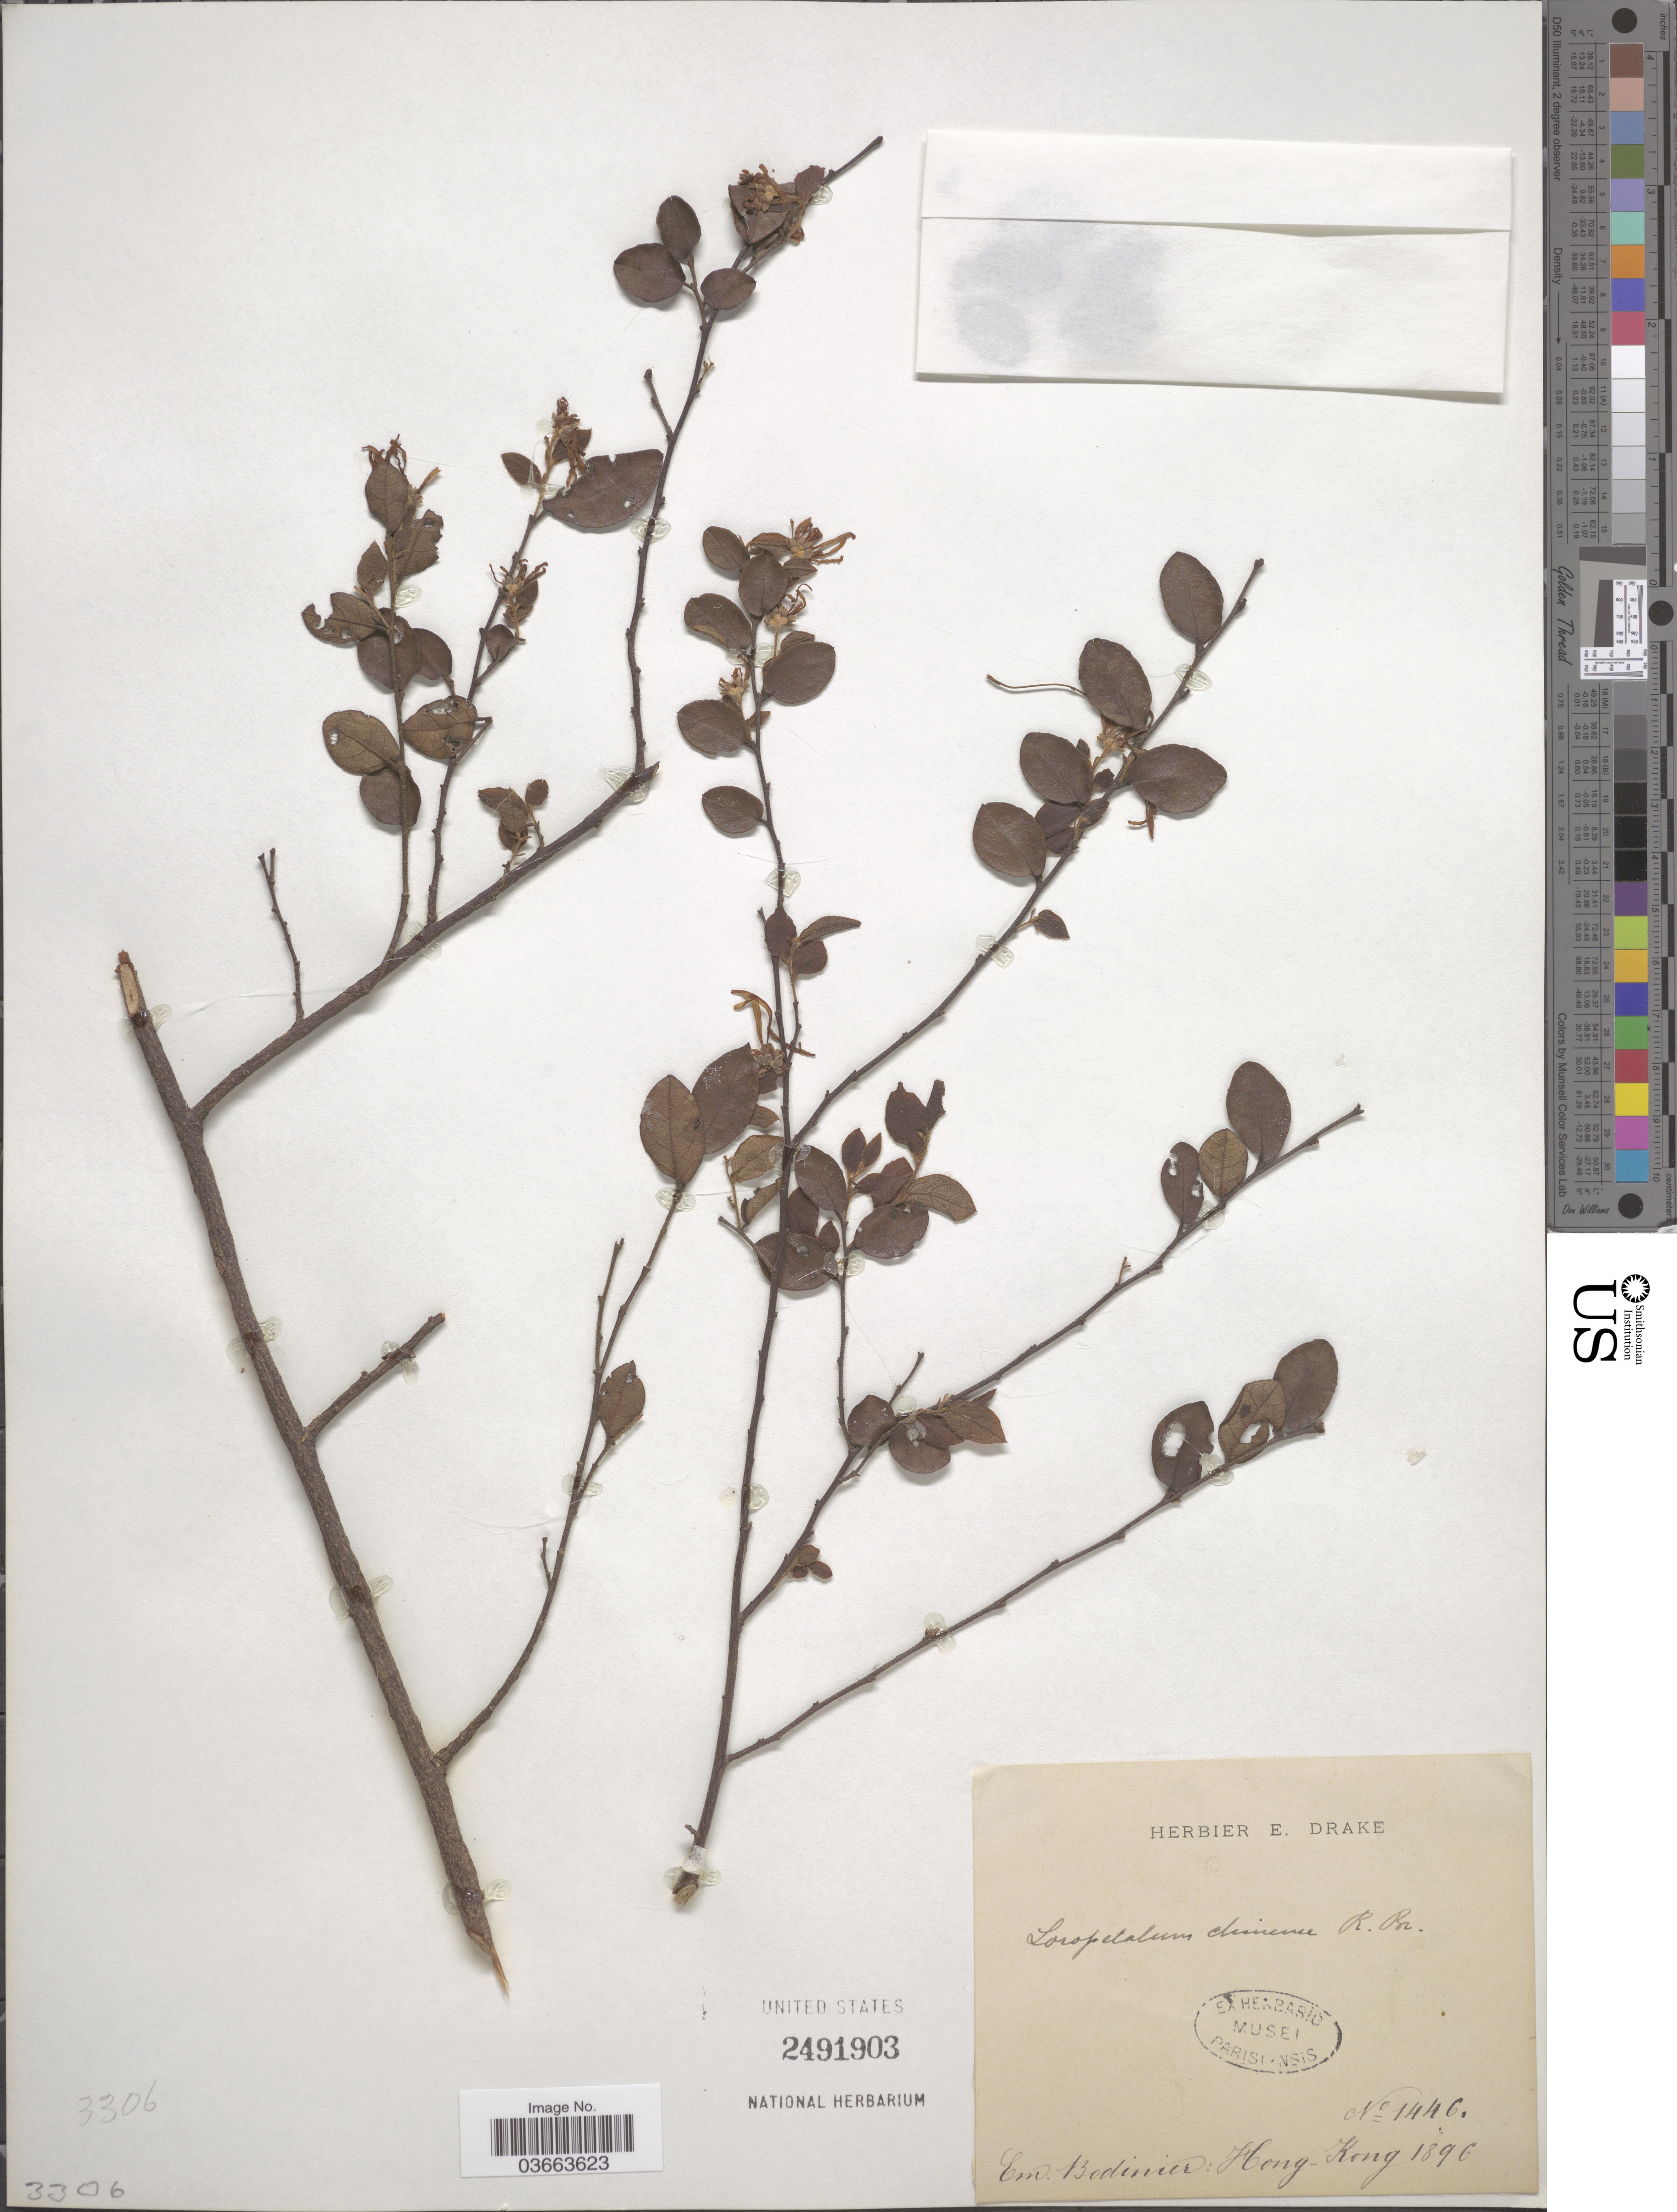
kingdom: Plantae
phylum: Tracheophyta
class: Magnoliopsida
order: Saxifragales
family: Hamamelidaceae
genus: Loropetalum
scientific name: Loropetalum chinense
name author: (R. Br.) Oliv.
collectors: E. Bodinier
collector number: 1446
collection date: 1896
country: China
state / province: Hong Kong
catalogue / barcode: US 2491903